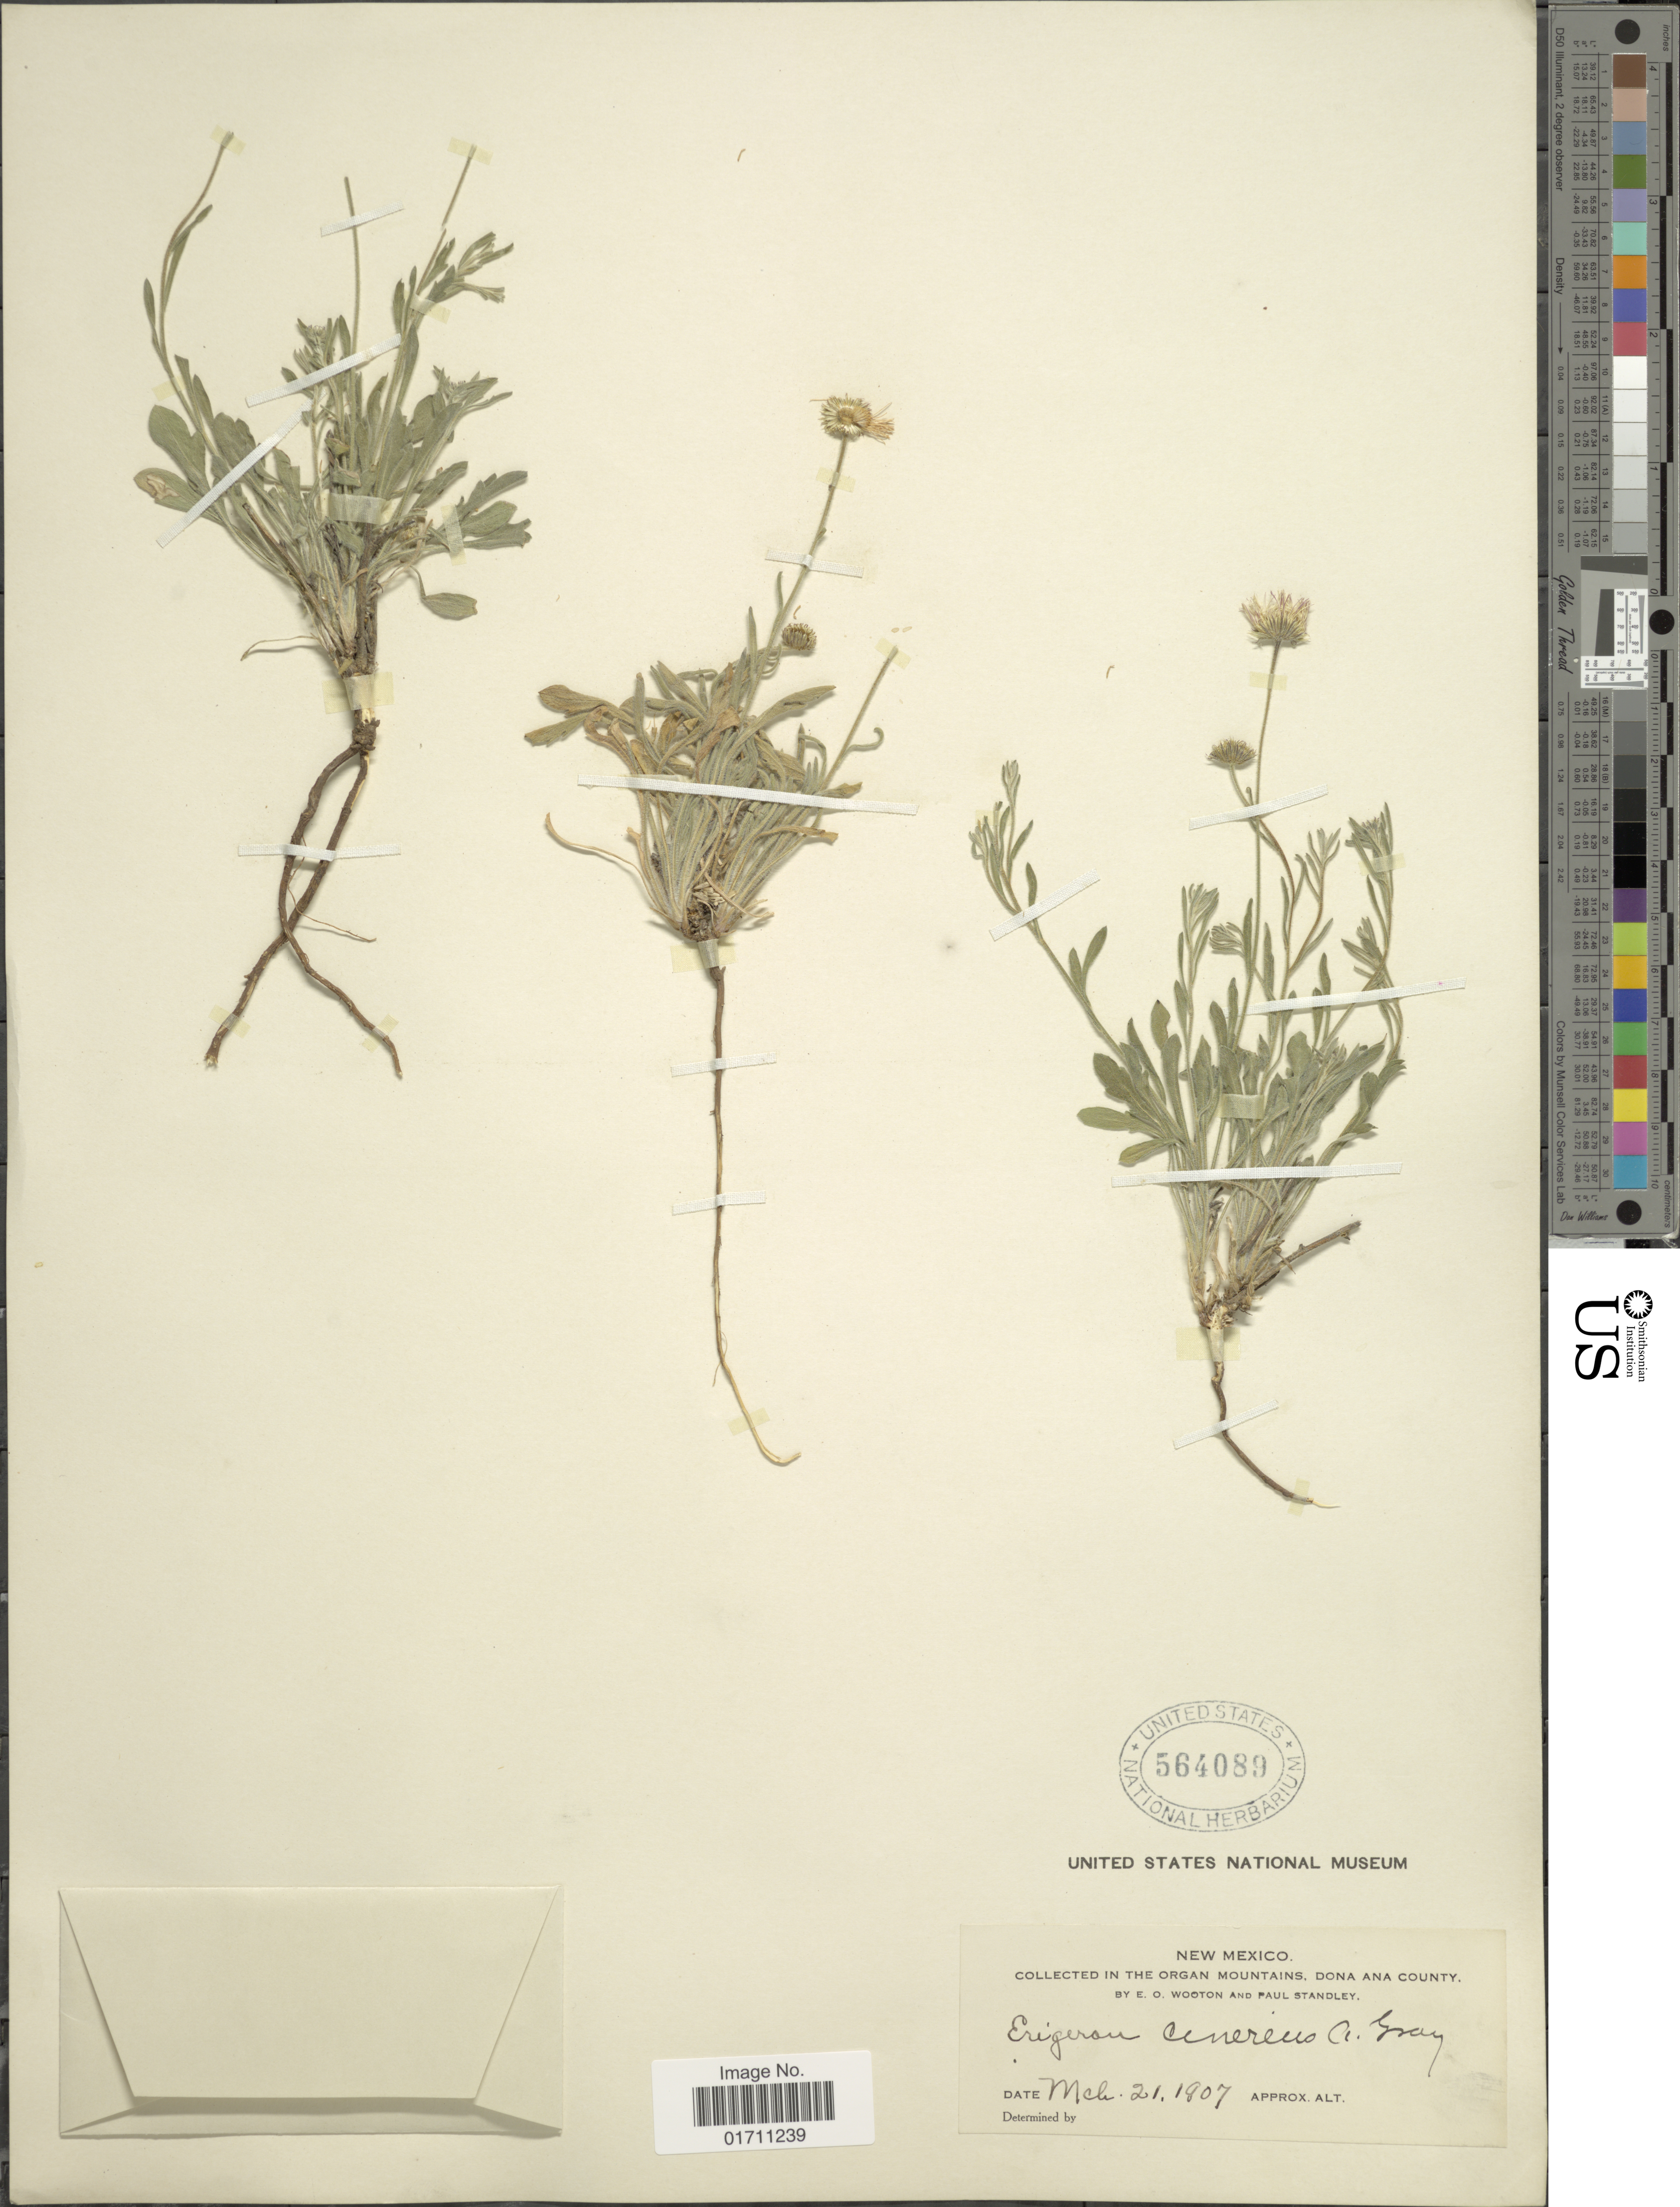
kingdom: Plantae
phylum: Tracheophyta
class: Magnoliopsida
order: Asterales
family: Asteraceae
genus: Erigeron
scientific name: Erigeron colomexicanus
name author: A. Nelson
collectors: E. O. Wooton & P. C. Standley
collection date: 1807-03-21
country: United States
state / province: New Mexico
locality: In the Organ Mountains, Dona Ana County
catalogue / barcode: US 564089